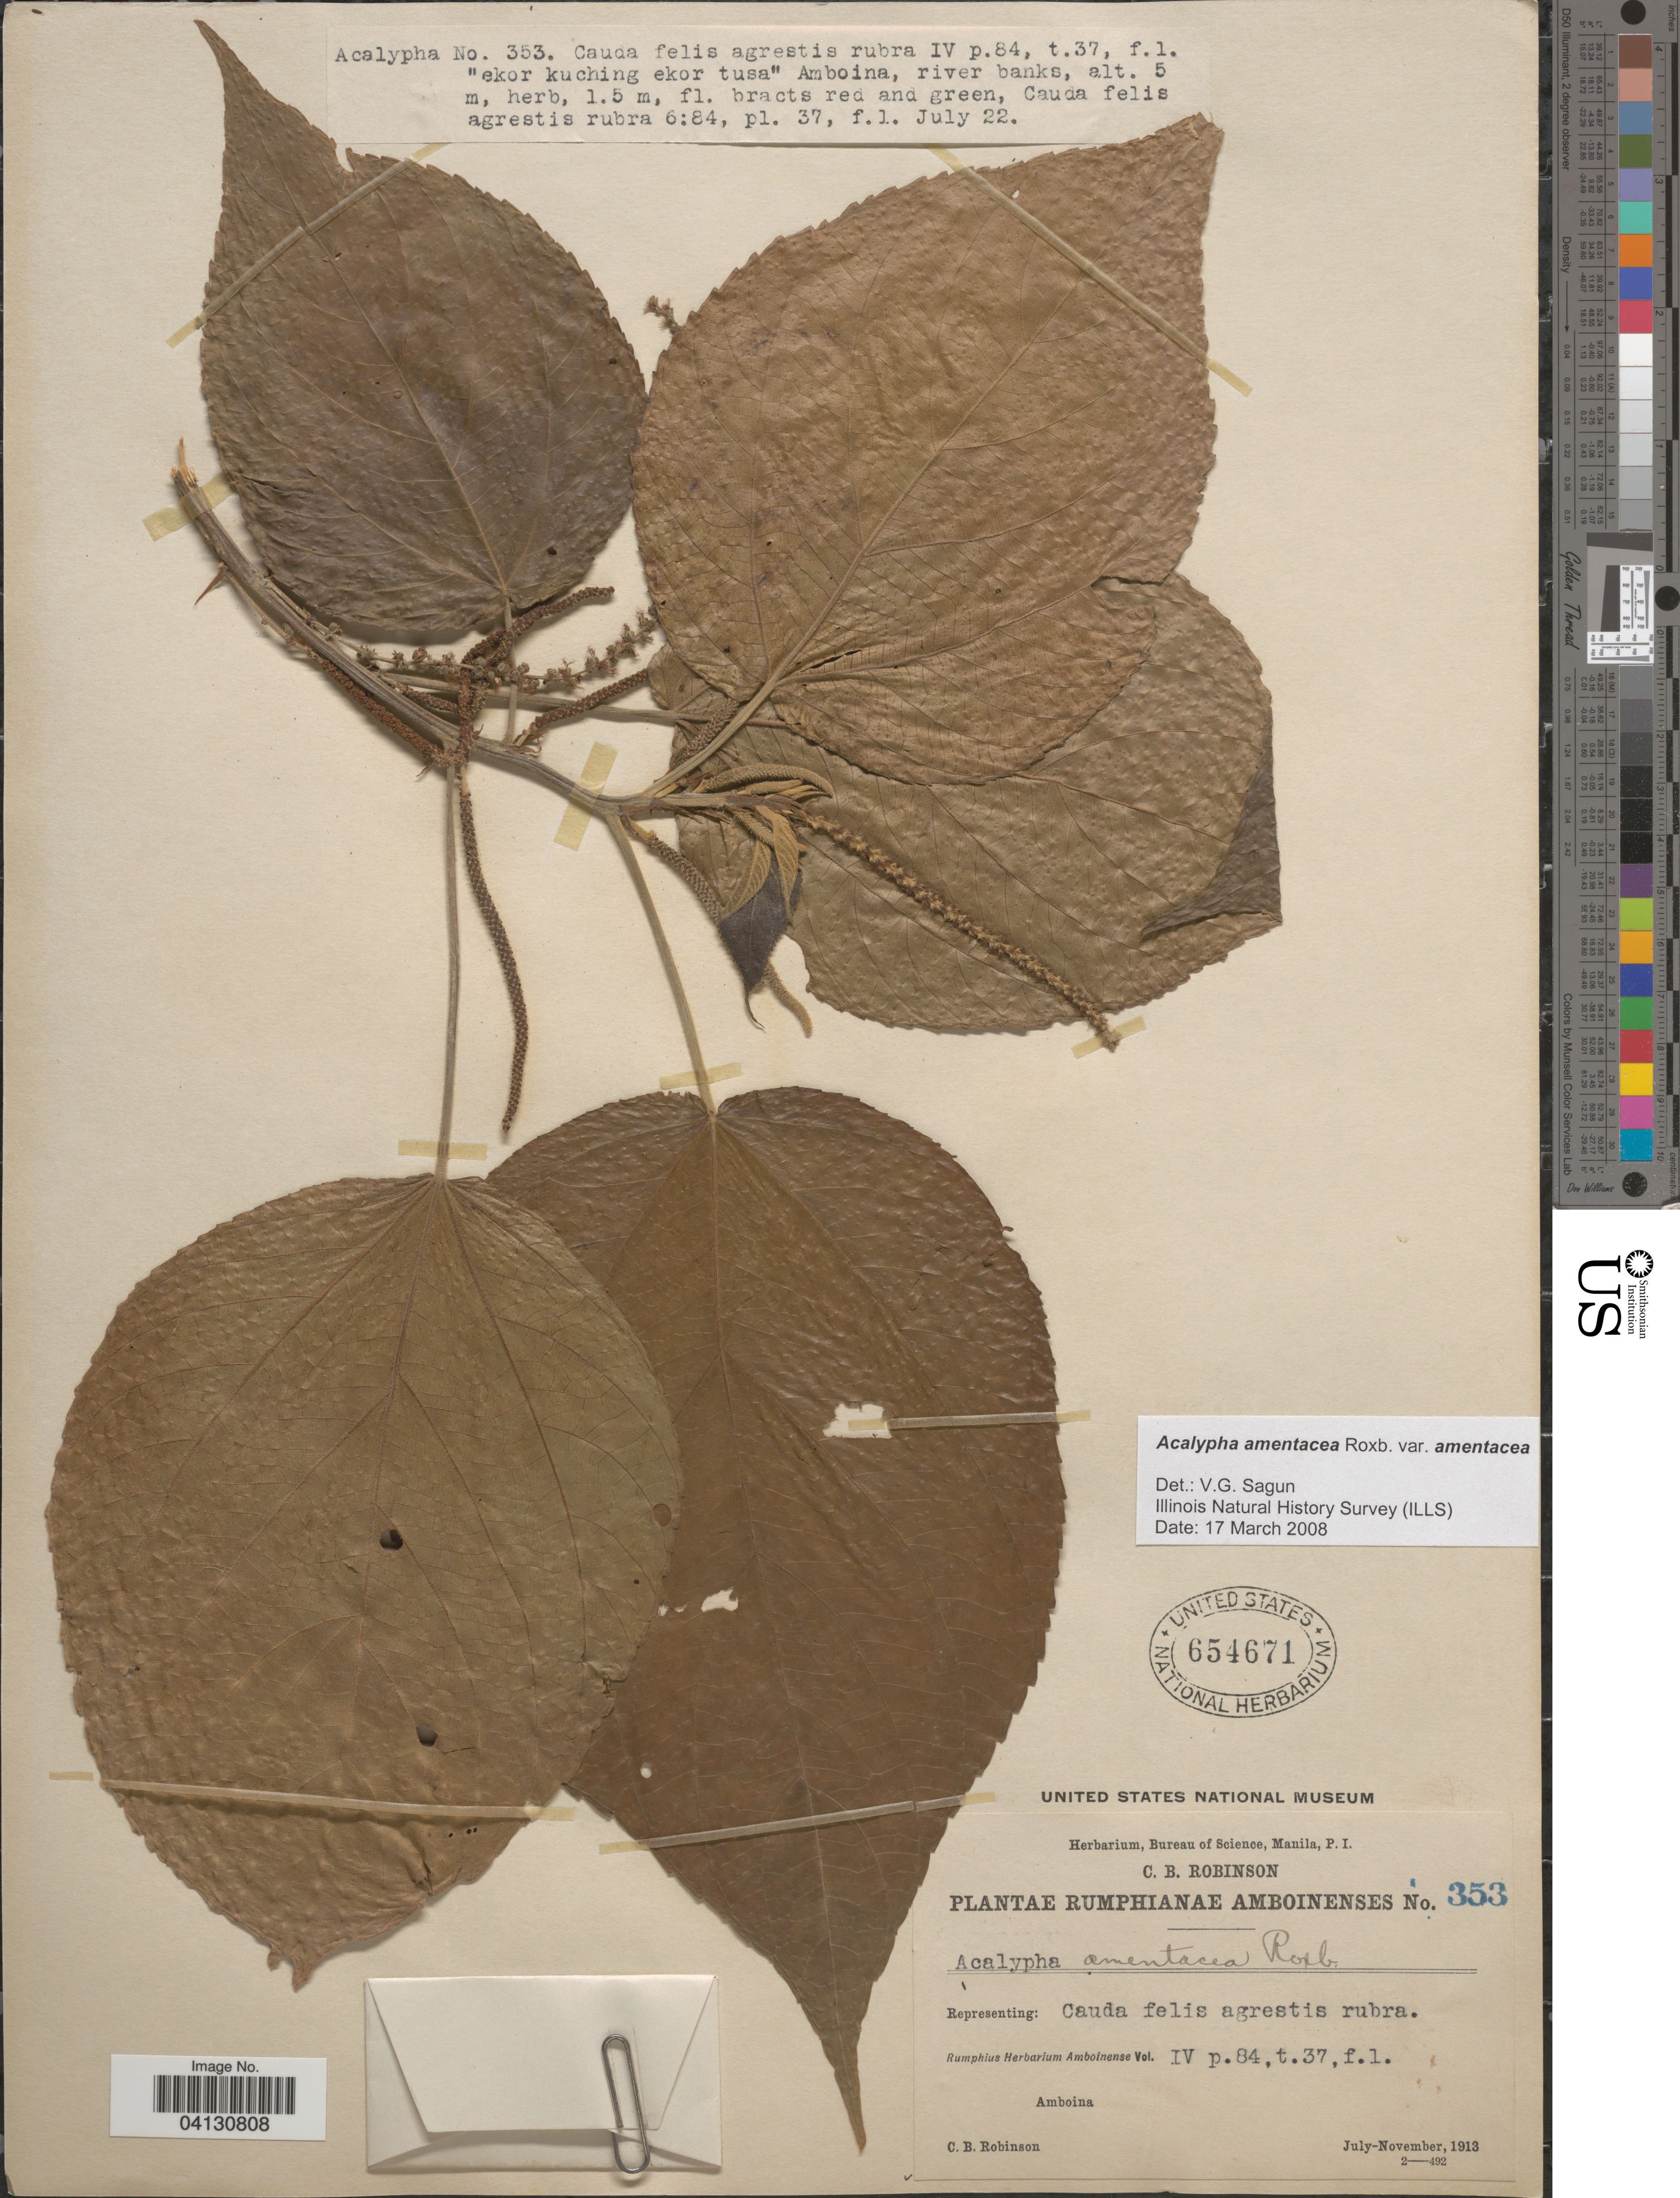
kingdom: Plantae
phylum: Tracheophyta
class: Magnoliopsida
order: Malpighiales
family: Euphorbiaceae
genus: Acalypha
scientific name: Acalypha amentacea var. amentacea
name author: Roxb.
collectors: C. Robinson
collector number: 353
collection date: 1913-07-22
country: Indonesia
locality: Amboina.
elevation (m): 5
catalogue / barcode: US 654671